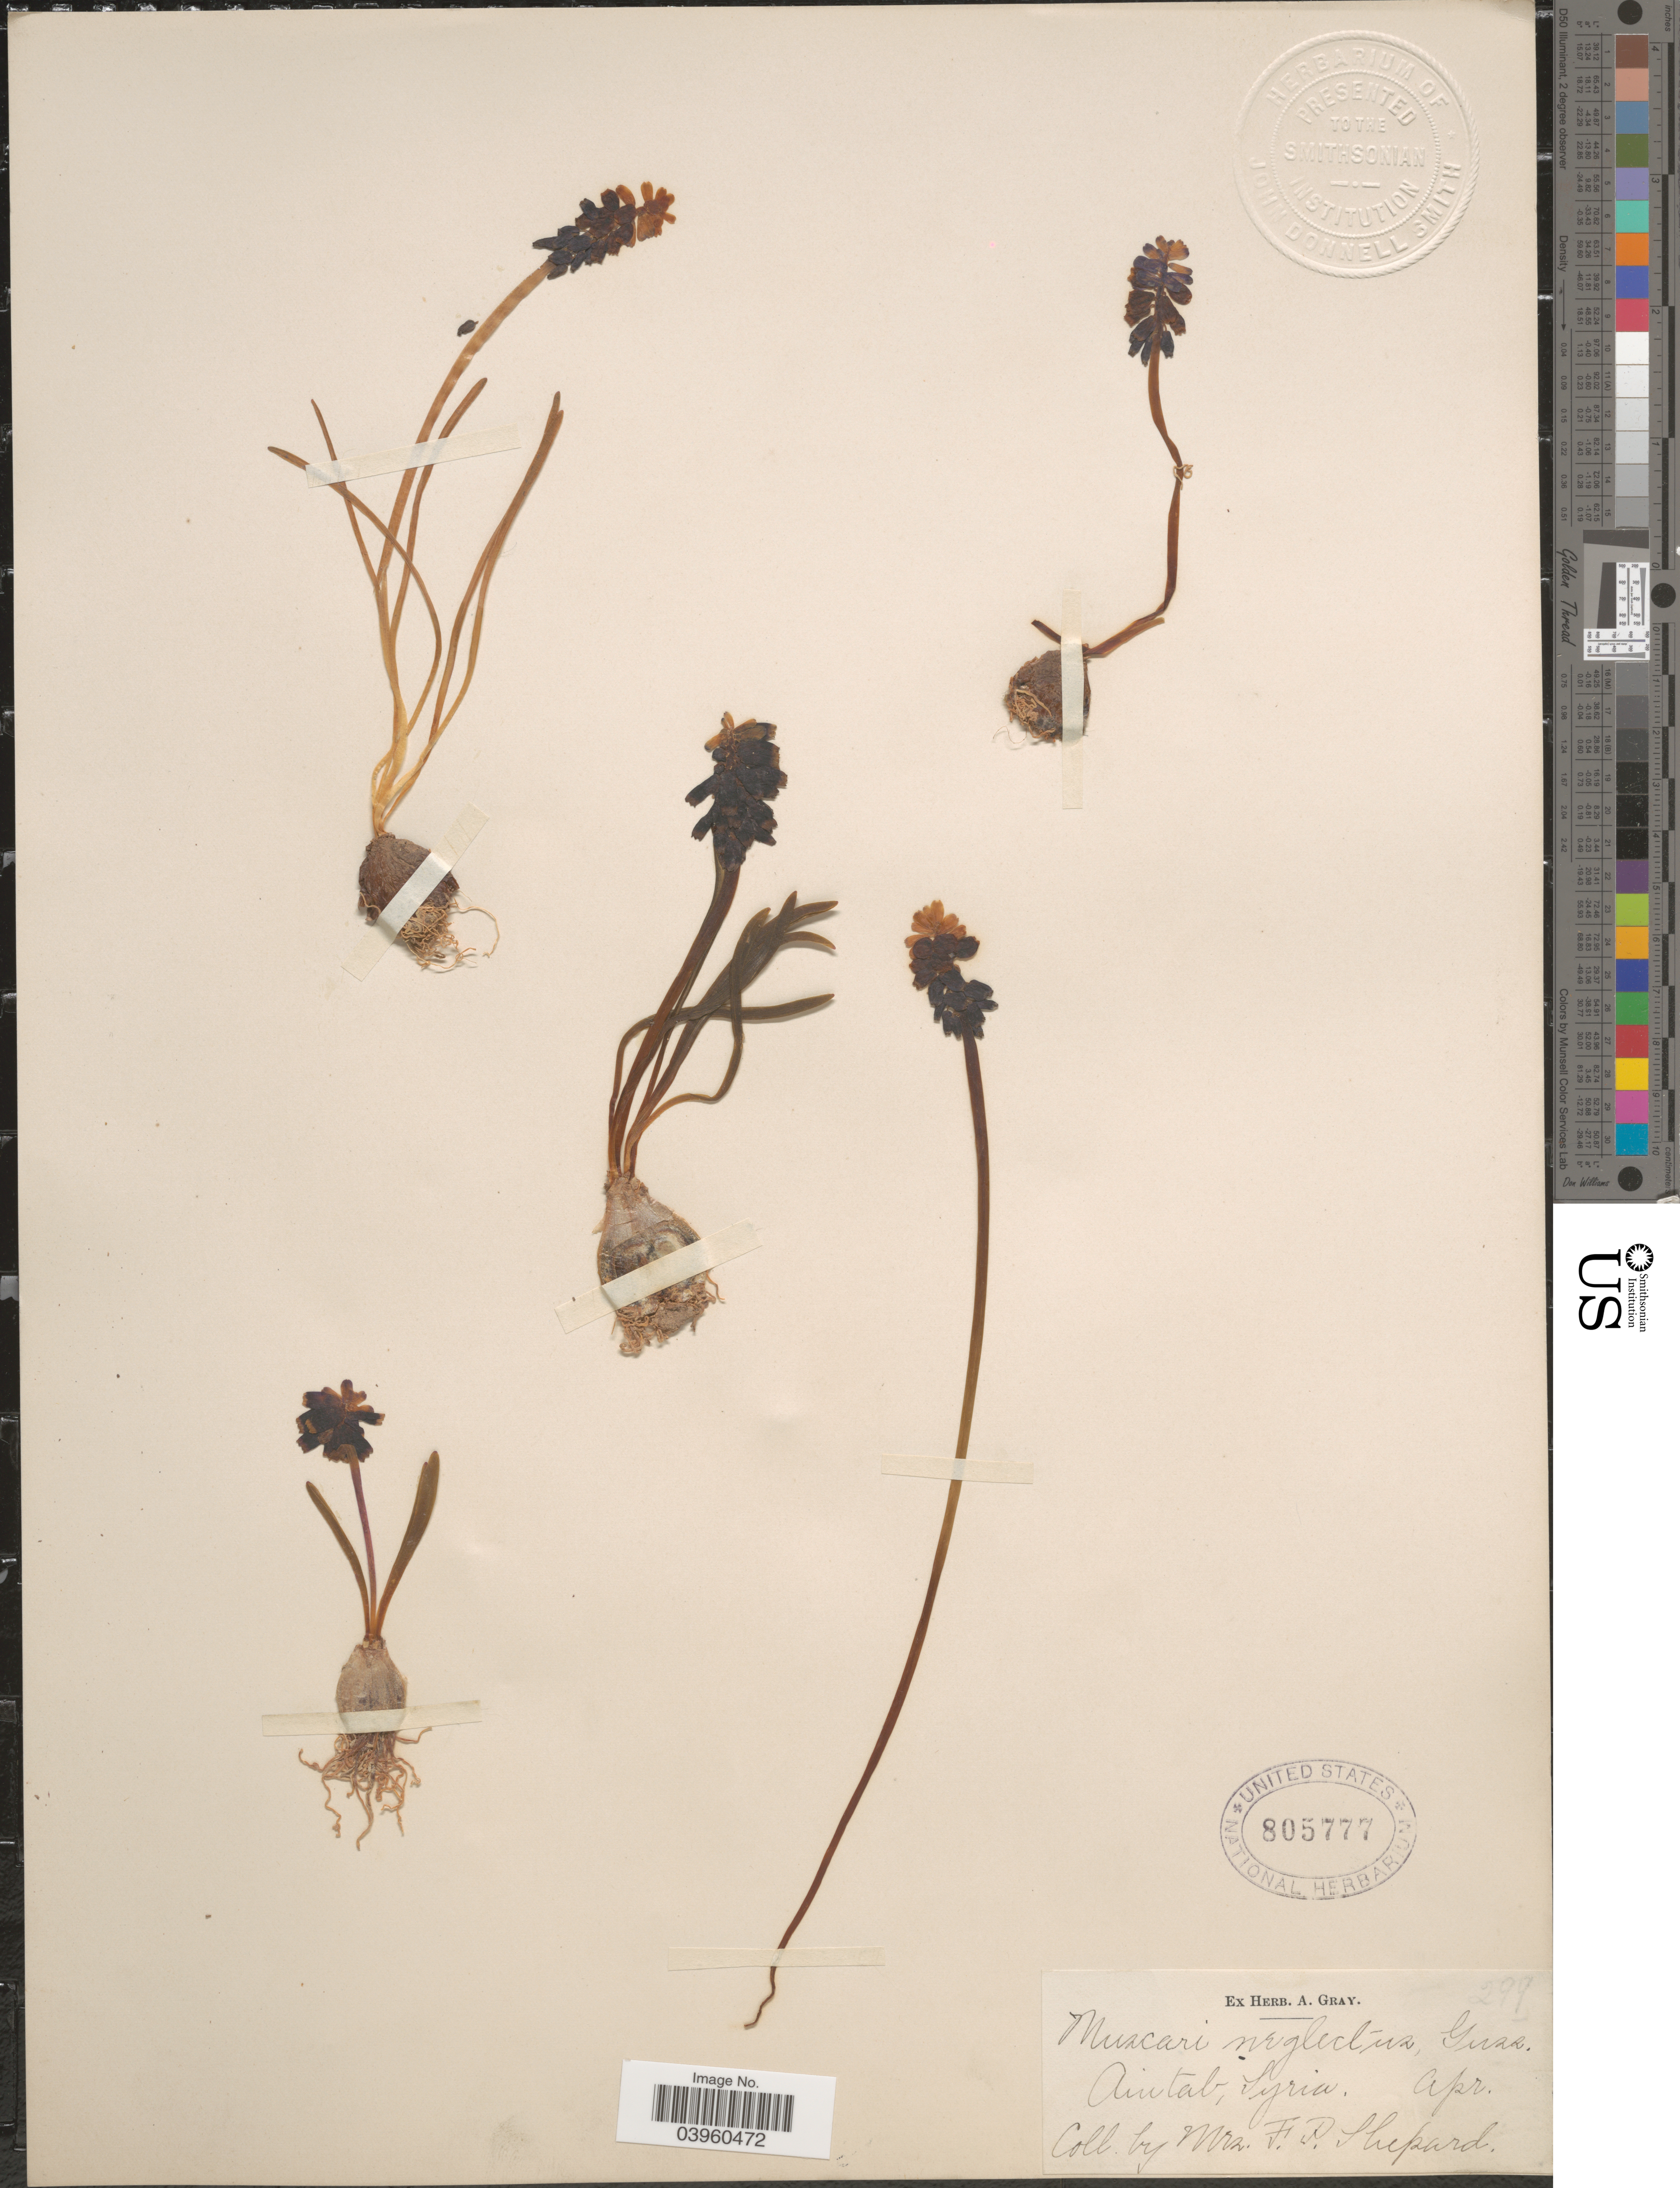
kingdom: Plantae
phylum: Tracheophyta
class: Liliopsida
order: Asparagales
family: Asparagaceae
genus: Muscari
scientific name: Muscari neglectum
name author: Gussone ex Ten.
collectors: Mrs. Shepard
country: Syria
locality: Aintab.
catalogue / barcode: US 805777